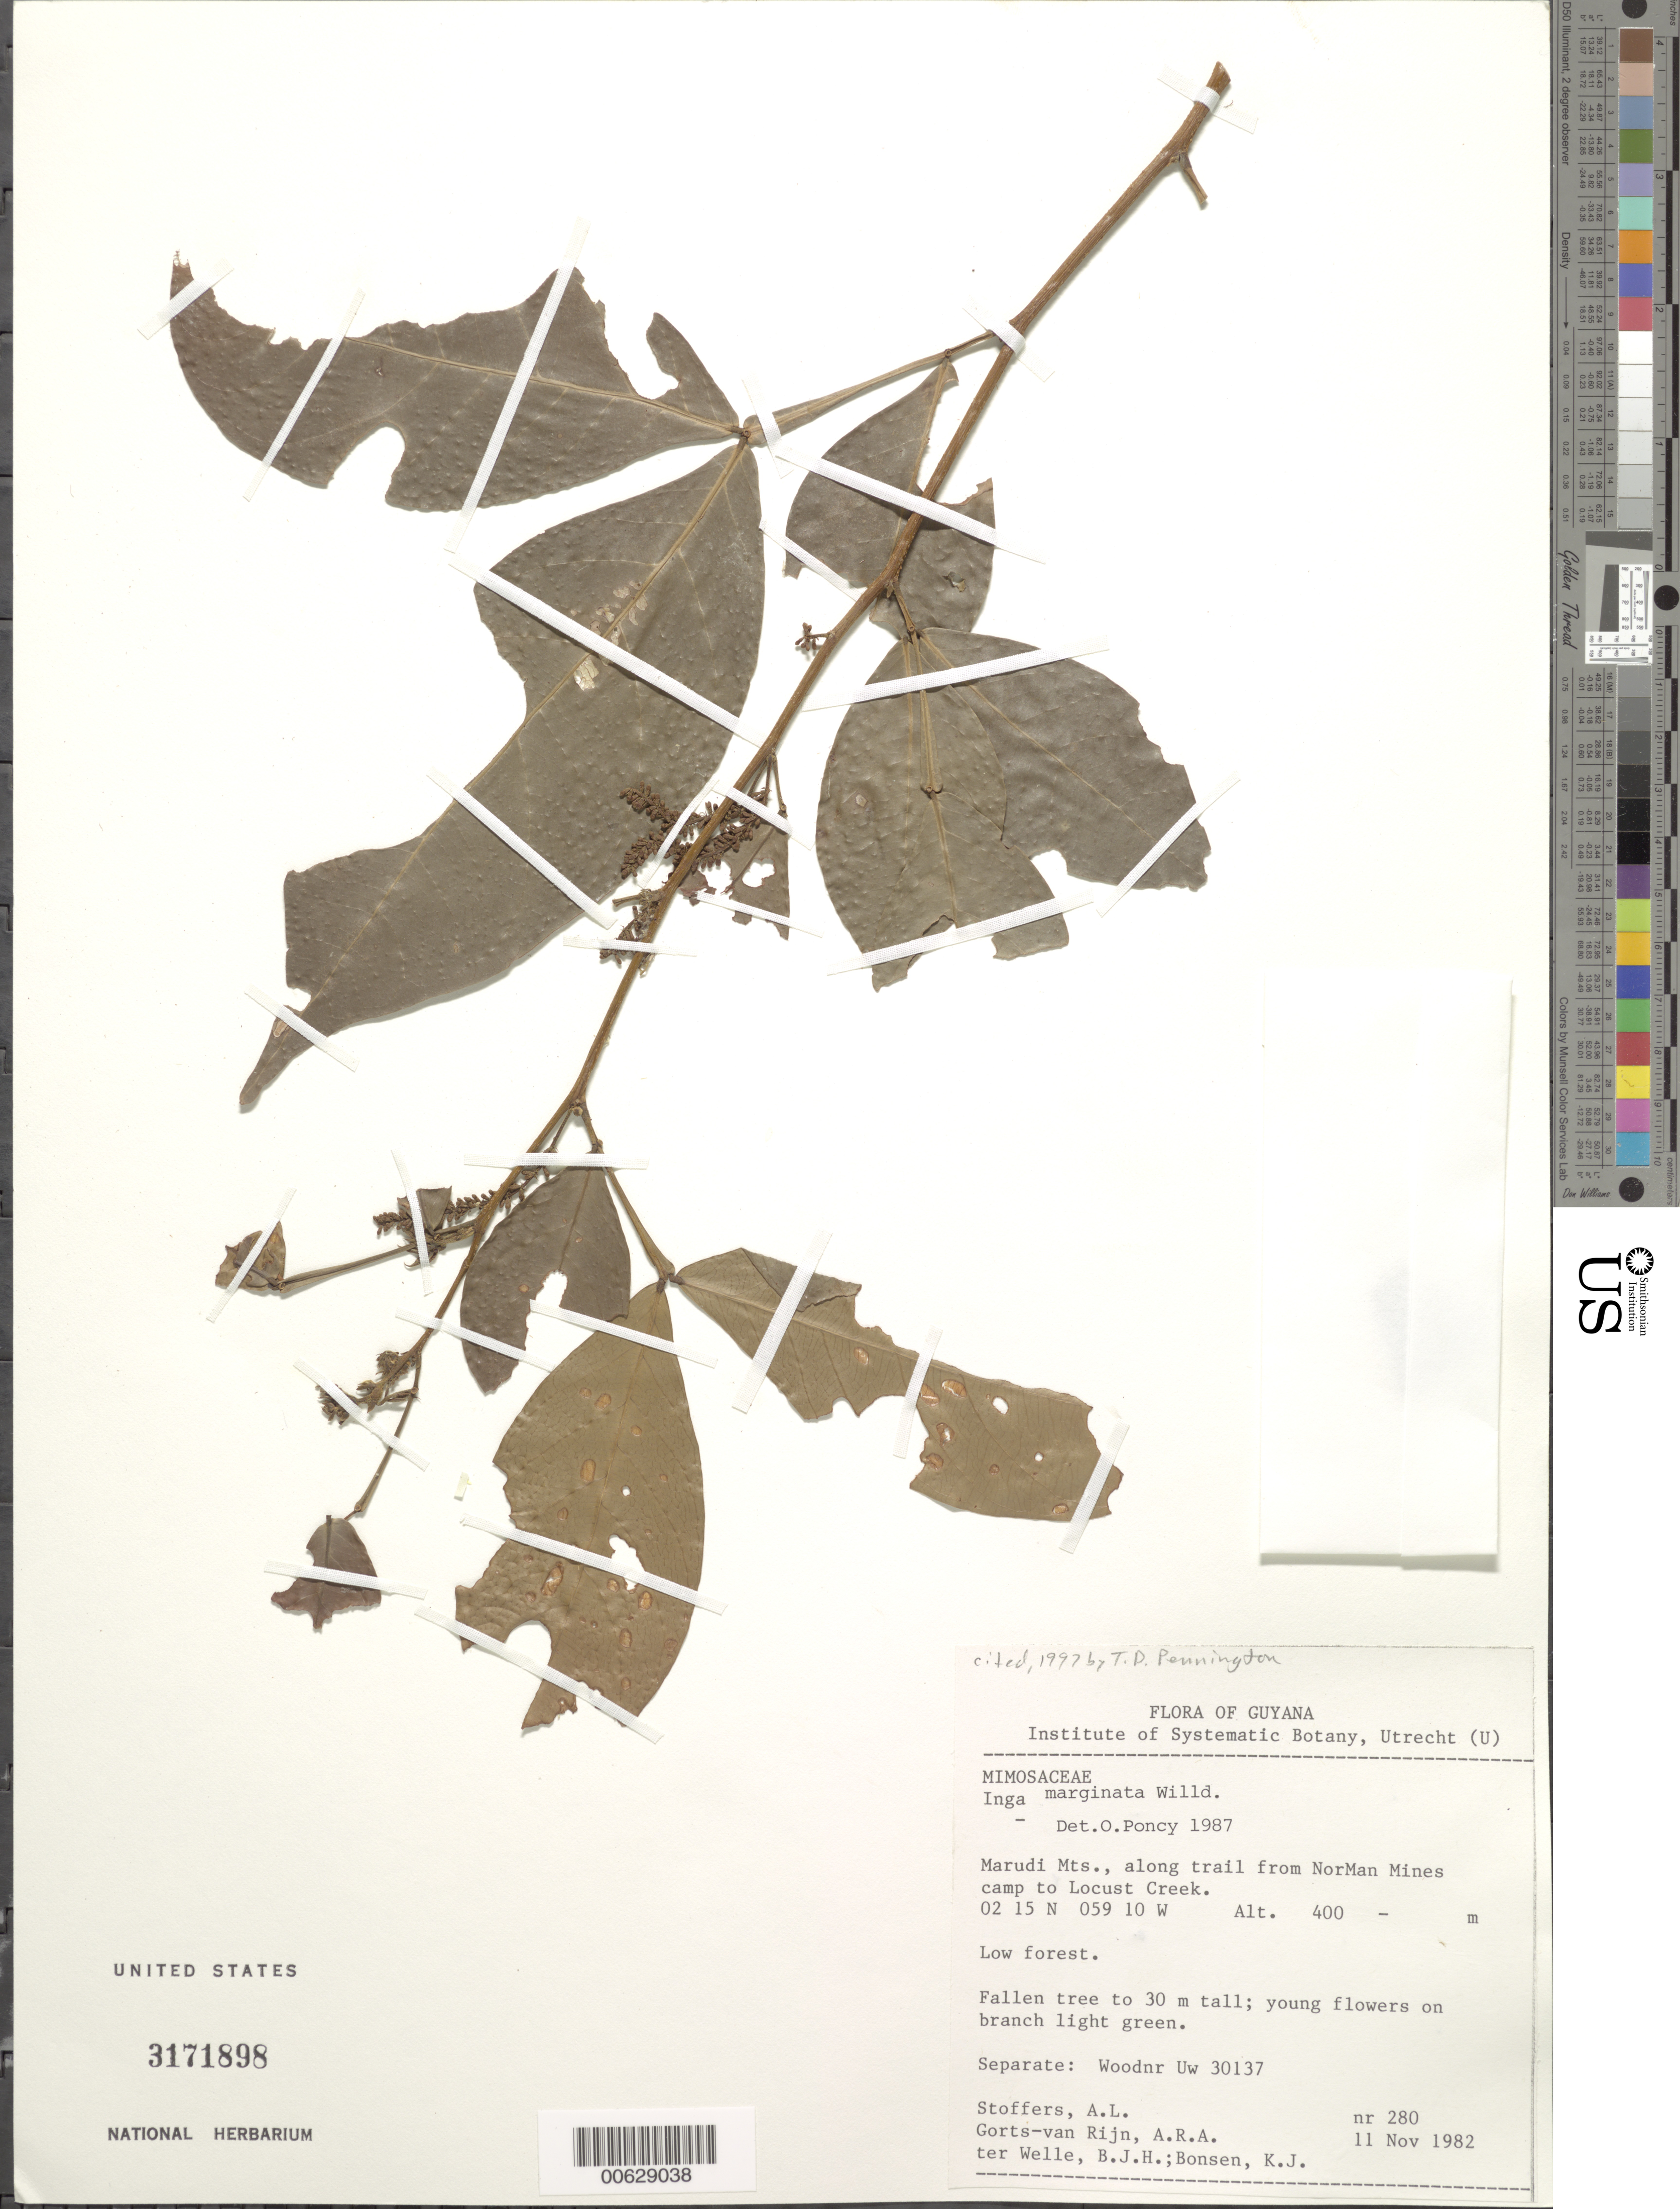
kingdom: Plantae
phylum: Tracheophyta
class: Magnoliopsida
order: Fabales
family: Fabaceae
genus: Inga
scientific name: Inga marginata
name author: Willd.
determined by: Poncy, O.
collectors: A. Stoffers, A. .R. A. Görts-van Rijn, B. Welle & K. Bonsen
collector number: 280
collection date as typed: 11-Nov-82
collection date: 1982-11-11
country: Guyana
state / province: U. Takutu-U. Essequibo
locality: Marudi Mts., along trail from NorMan Mines camp to Locust Creek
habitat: Low forest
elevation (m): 400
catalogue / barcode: US 3171898